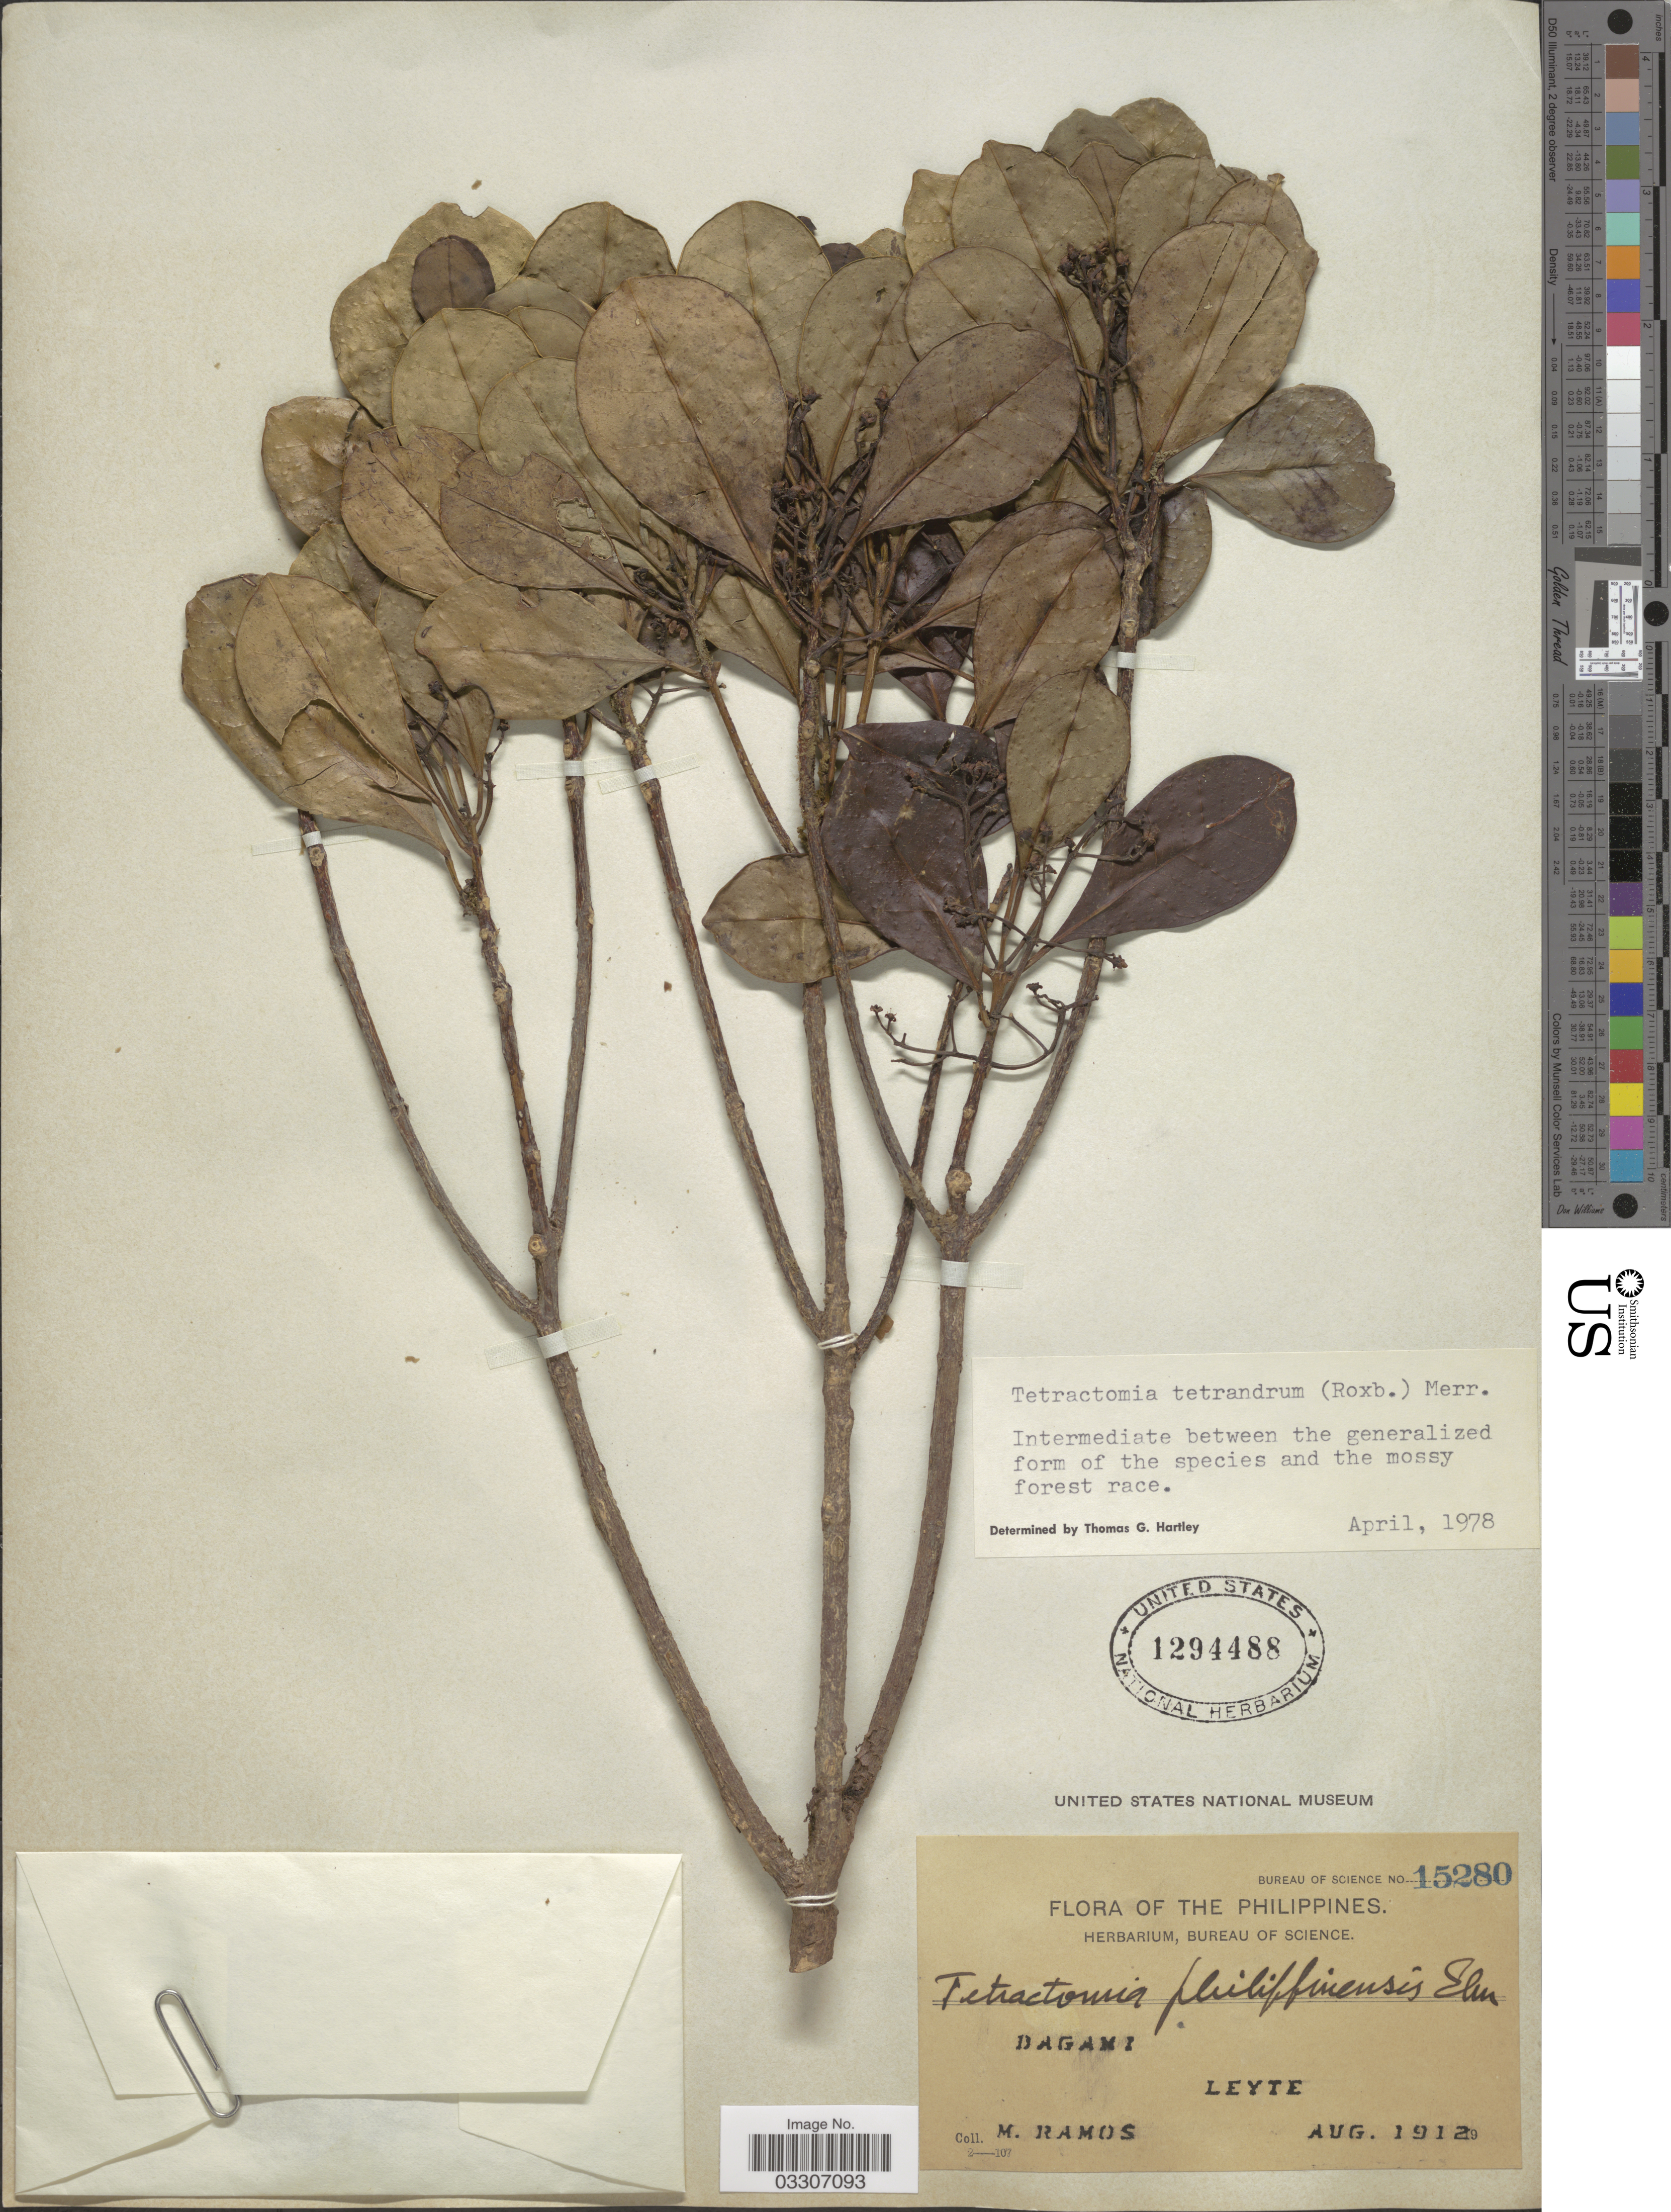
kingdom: Plantae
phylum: Tracheophyta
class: Magnoliopsida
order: Sapindales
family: Rutaceae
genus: Tetractomia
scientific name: Tetractomia tetrandra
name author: (Roxb.) Merr.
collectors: M. Ramos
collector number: Bureau of Science 15280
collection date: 1912-08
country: Philippines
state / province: Eastern Visayas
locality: Dagami, Leyte.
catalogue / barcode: US 1294488